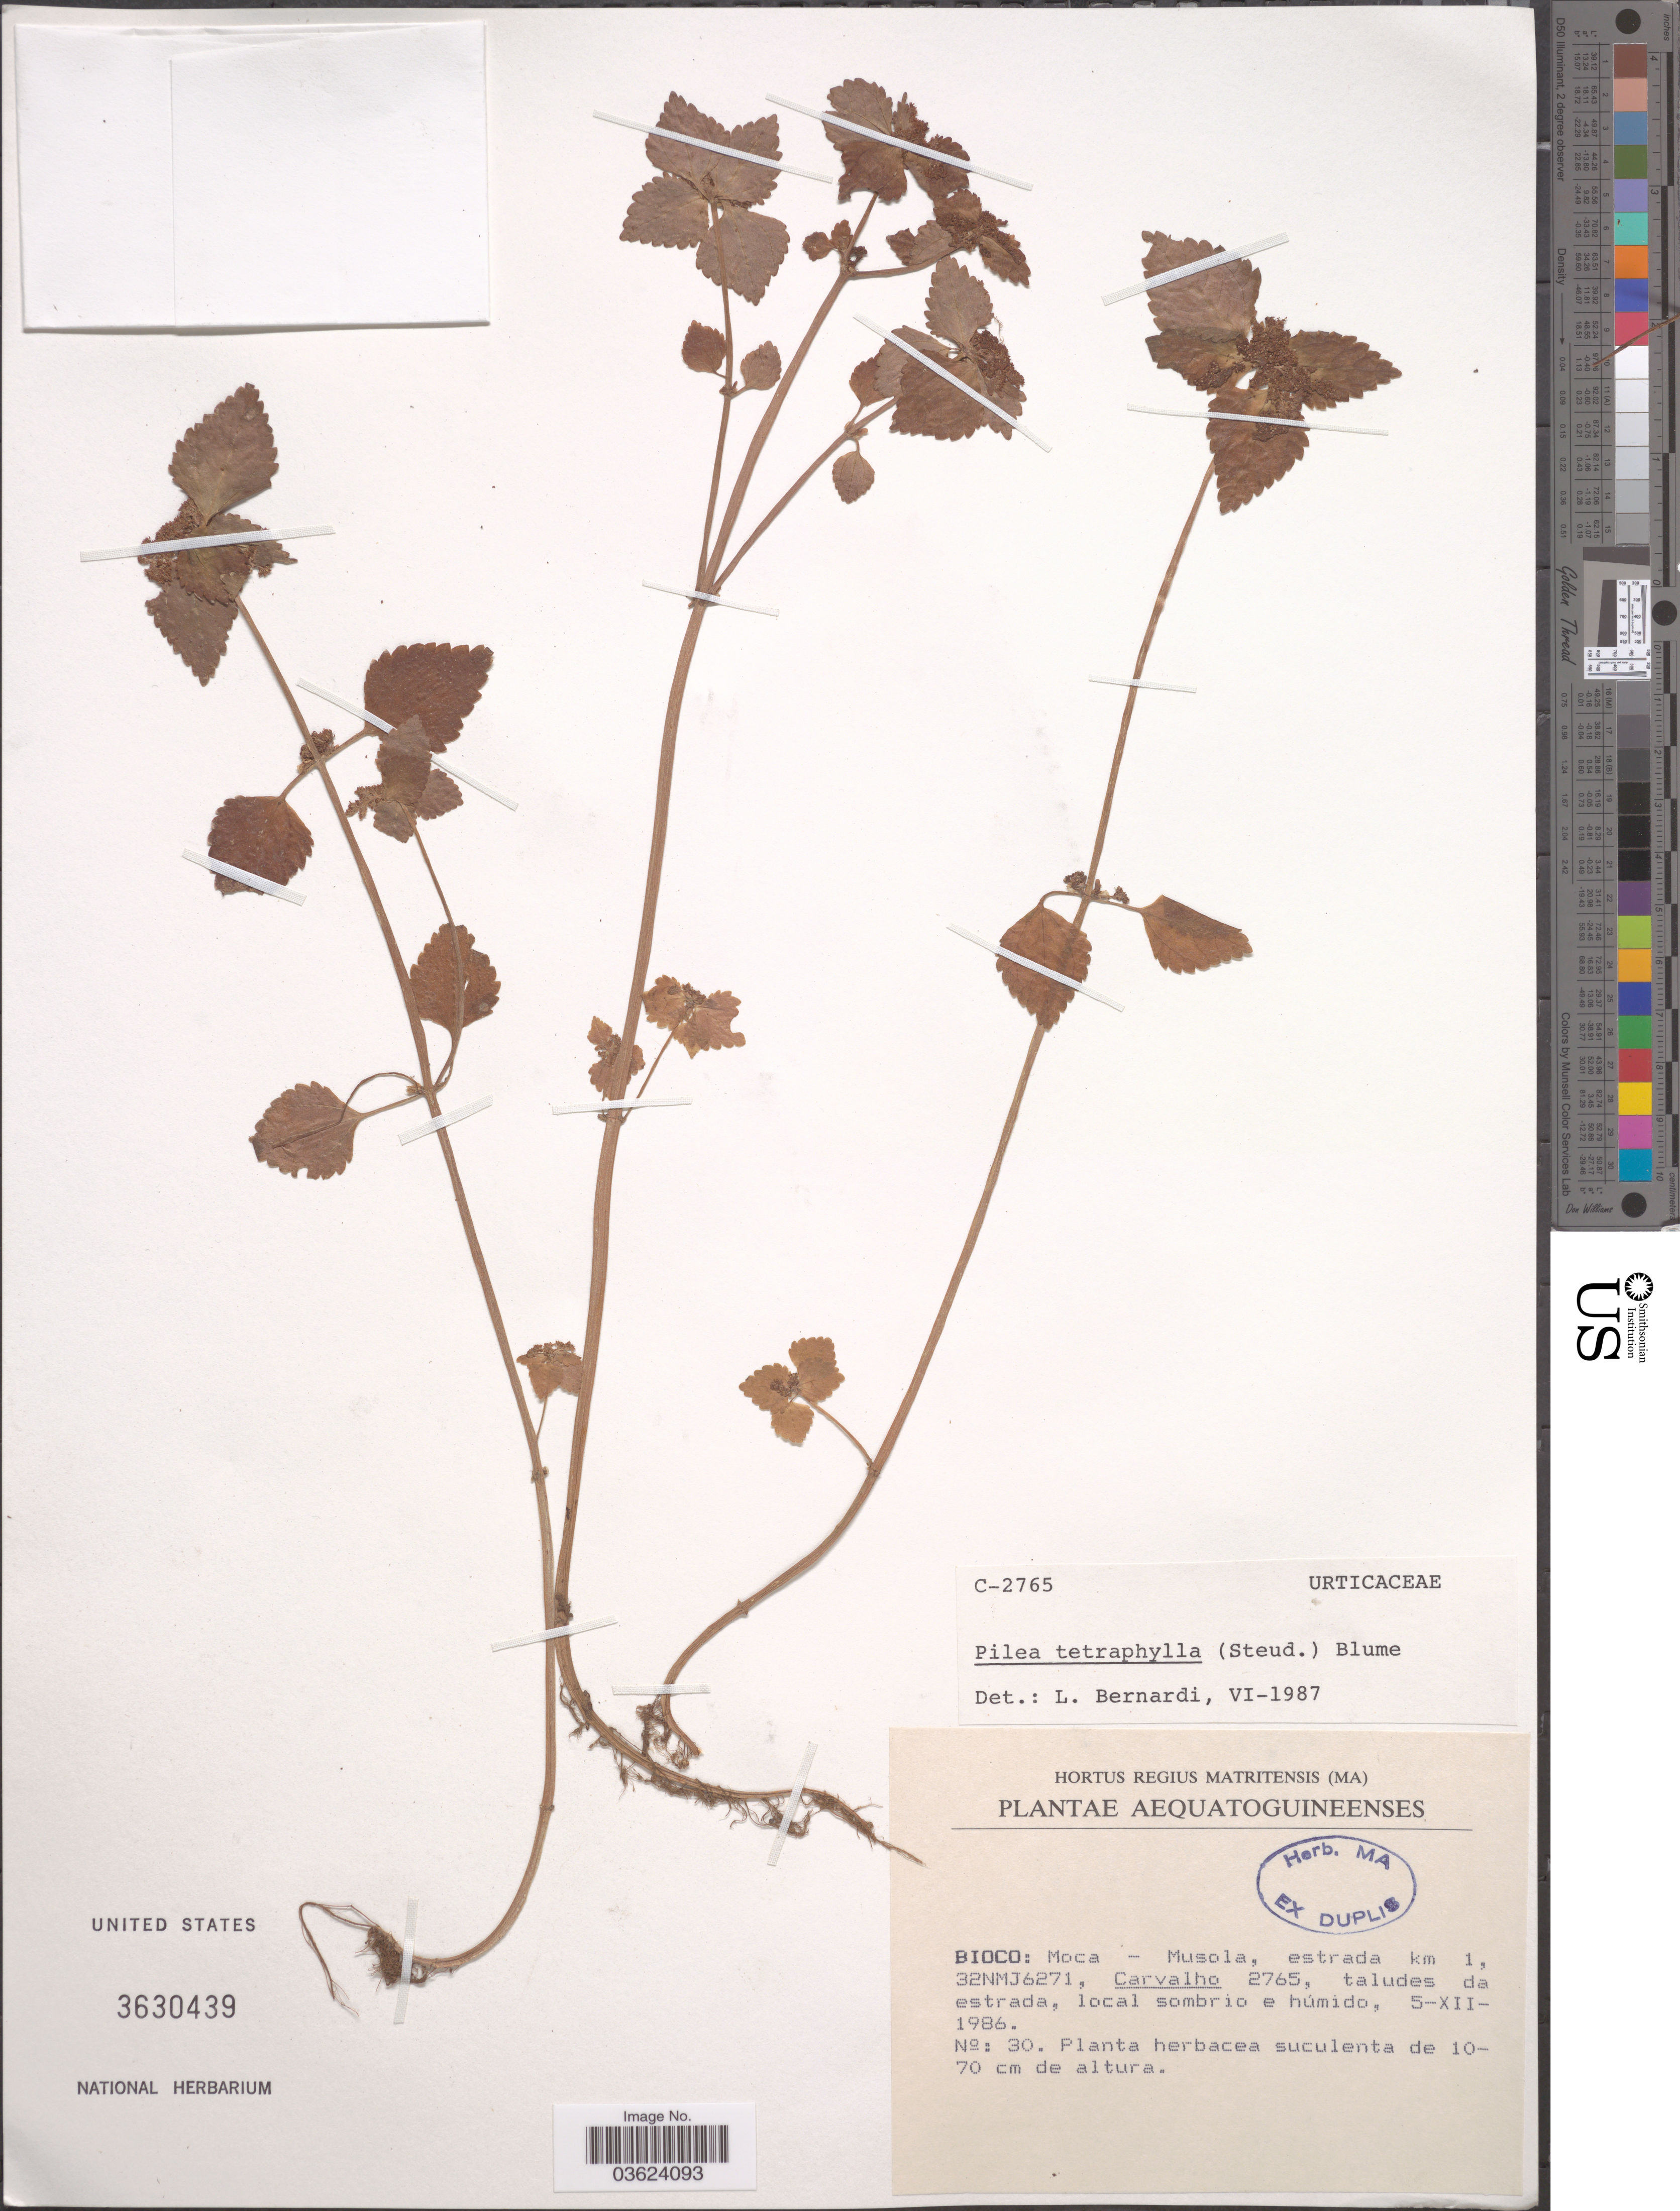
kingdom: Plantae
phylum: Tracheophyta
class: Magnoliopsida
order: Rosales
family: Urticaceae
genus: Pilea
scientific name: Pilea tetraphylla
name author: (Steud.) Blume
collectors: Carvalho, --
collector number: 2765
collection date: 1986-12-05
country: Equatorial Guinea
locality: Bioco: Moca- Musola, estrada km 1, 32NMJ6271.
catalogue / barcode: US 3630439